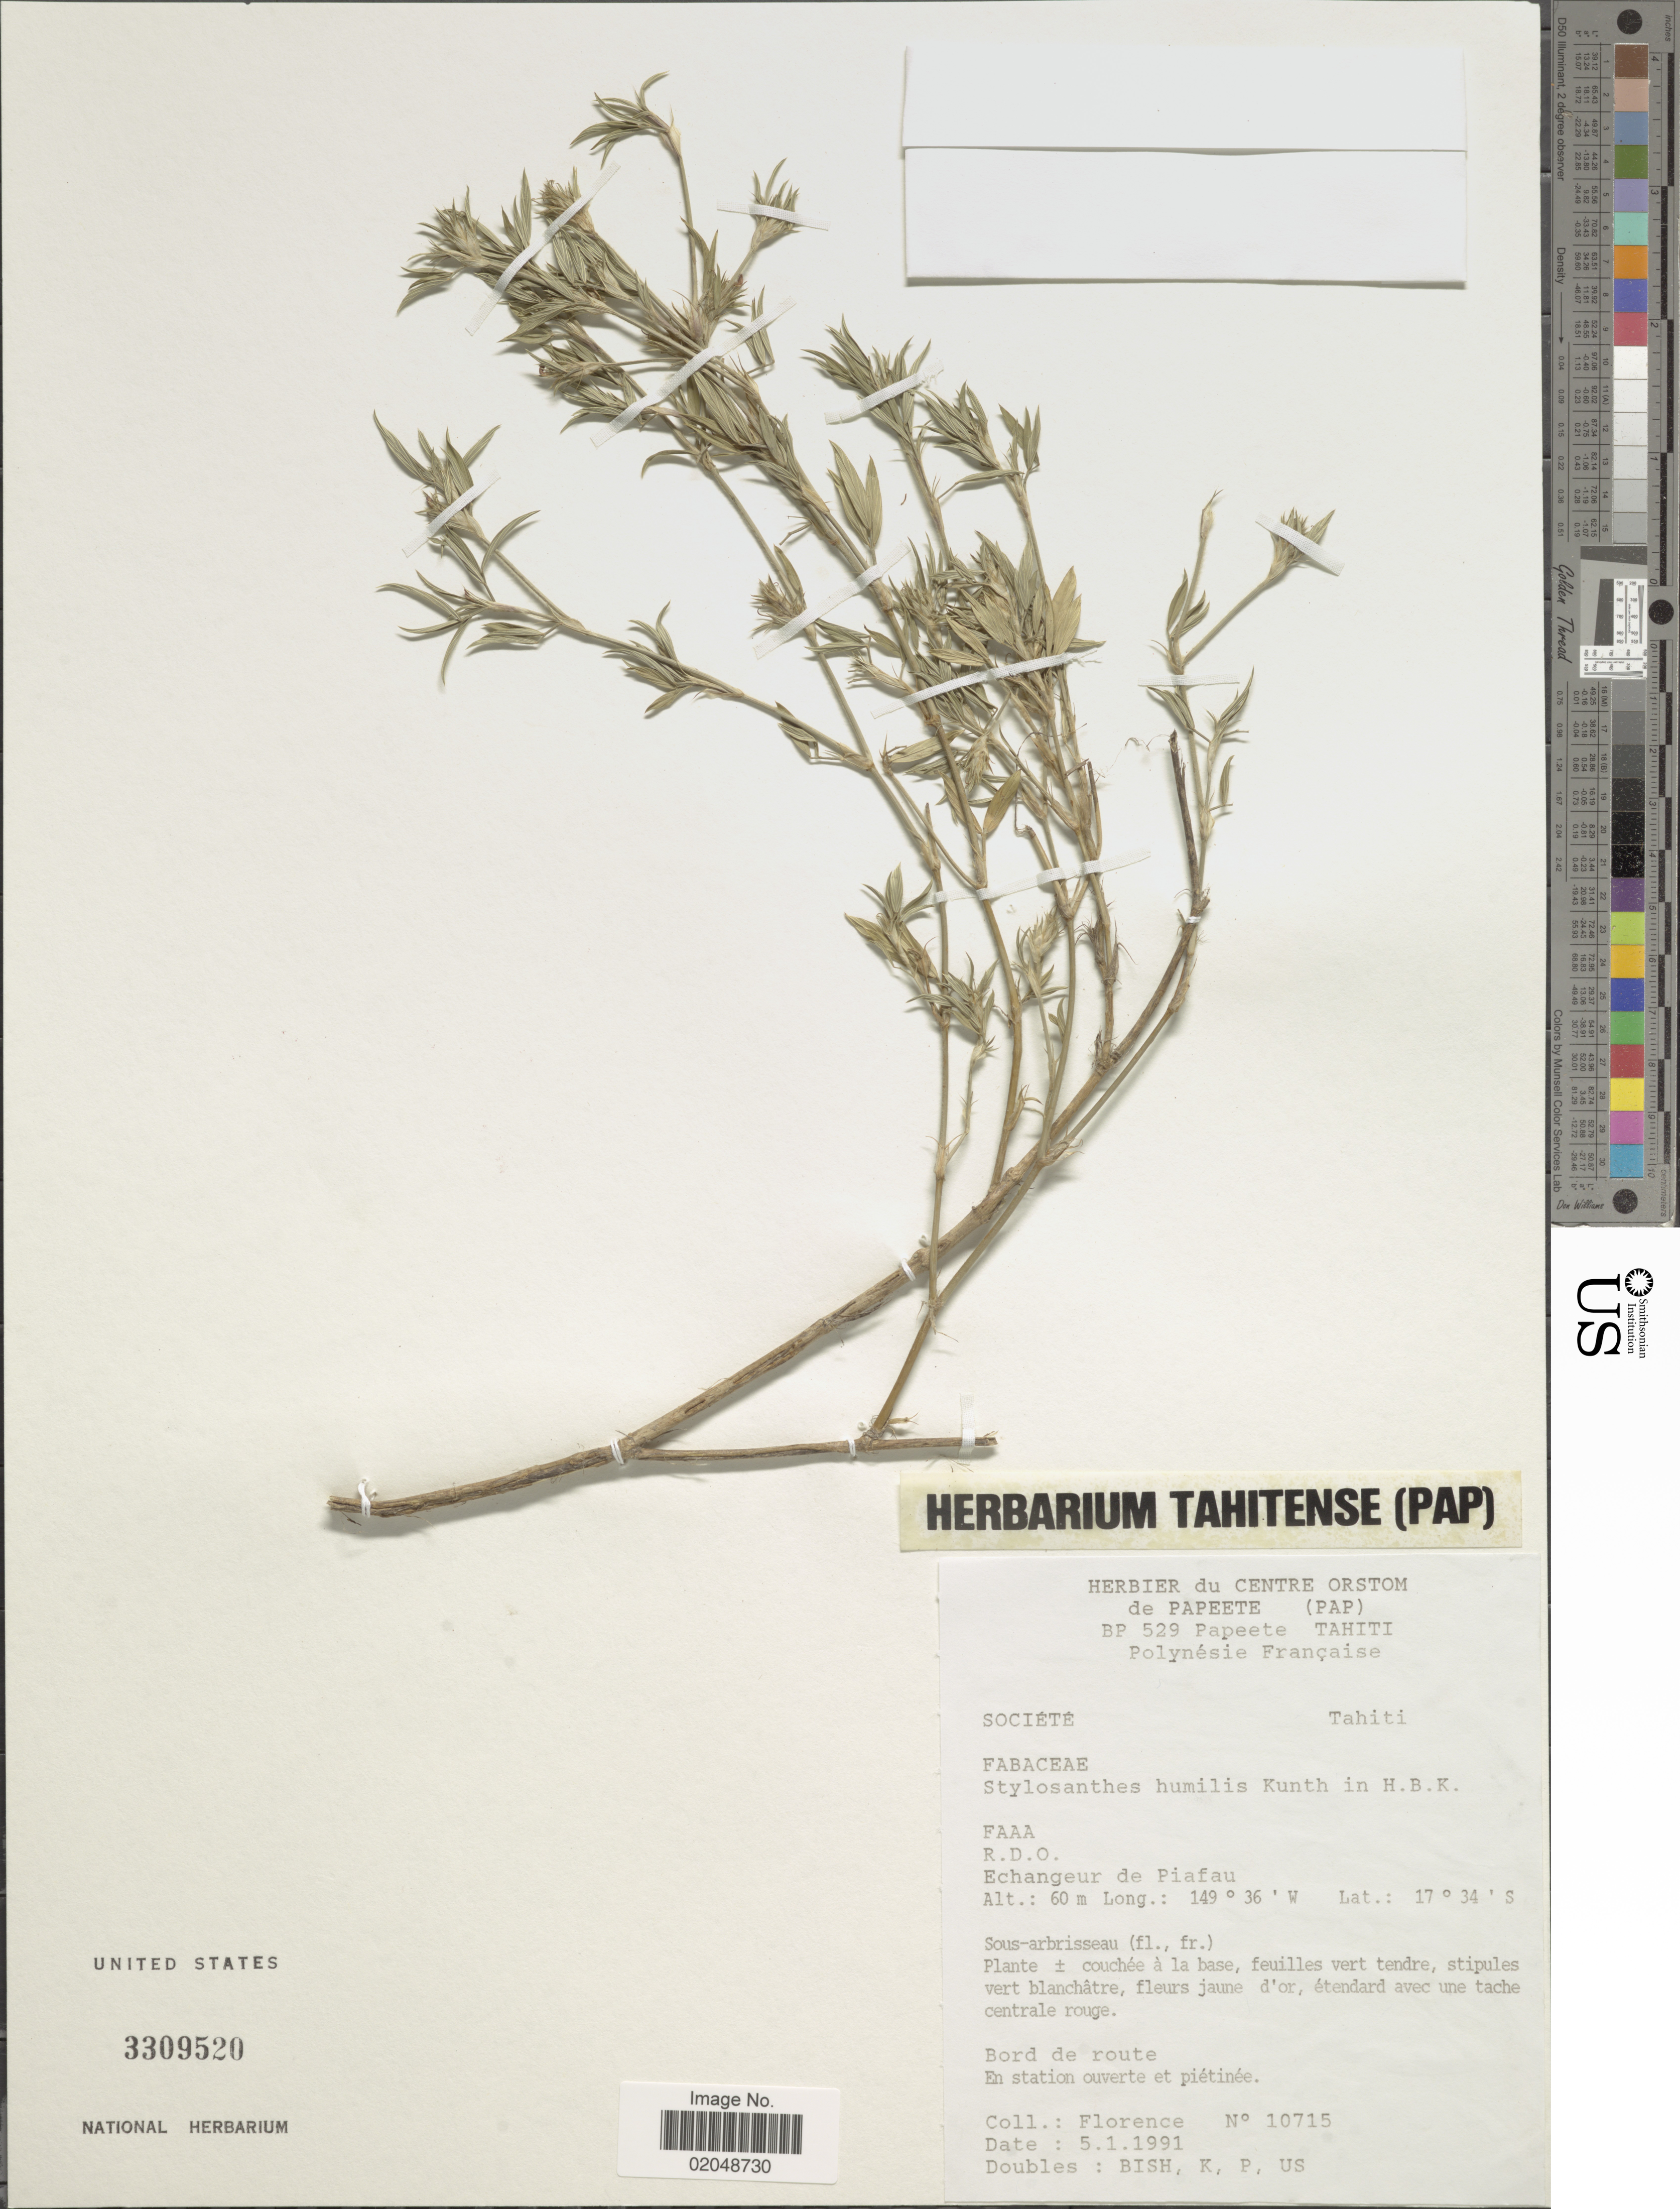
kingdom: Plantae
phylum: Tracheophyta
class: Magnoliopsida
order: Fabales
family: Fabaceae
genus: Stylosanthes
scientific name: Stylosanthes humilis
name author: Kunth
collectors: -. Florence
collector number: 10715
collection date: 1991-01-05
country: French Polynesia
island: Tahiti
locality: Tahiti. Bord de route, En station ouverte et pietinee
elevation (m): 60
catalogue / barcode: US 3309520